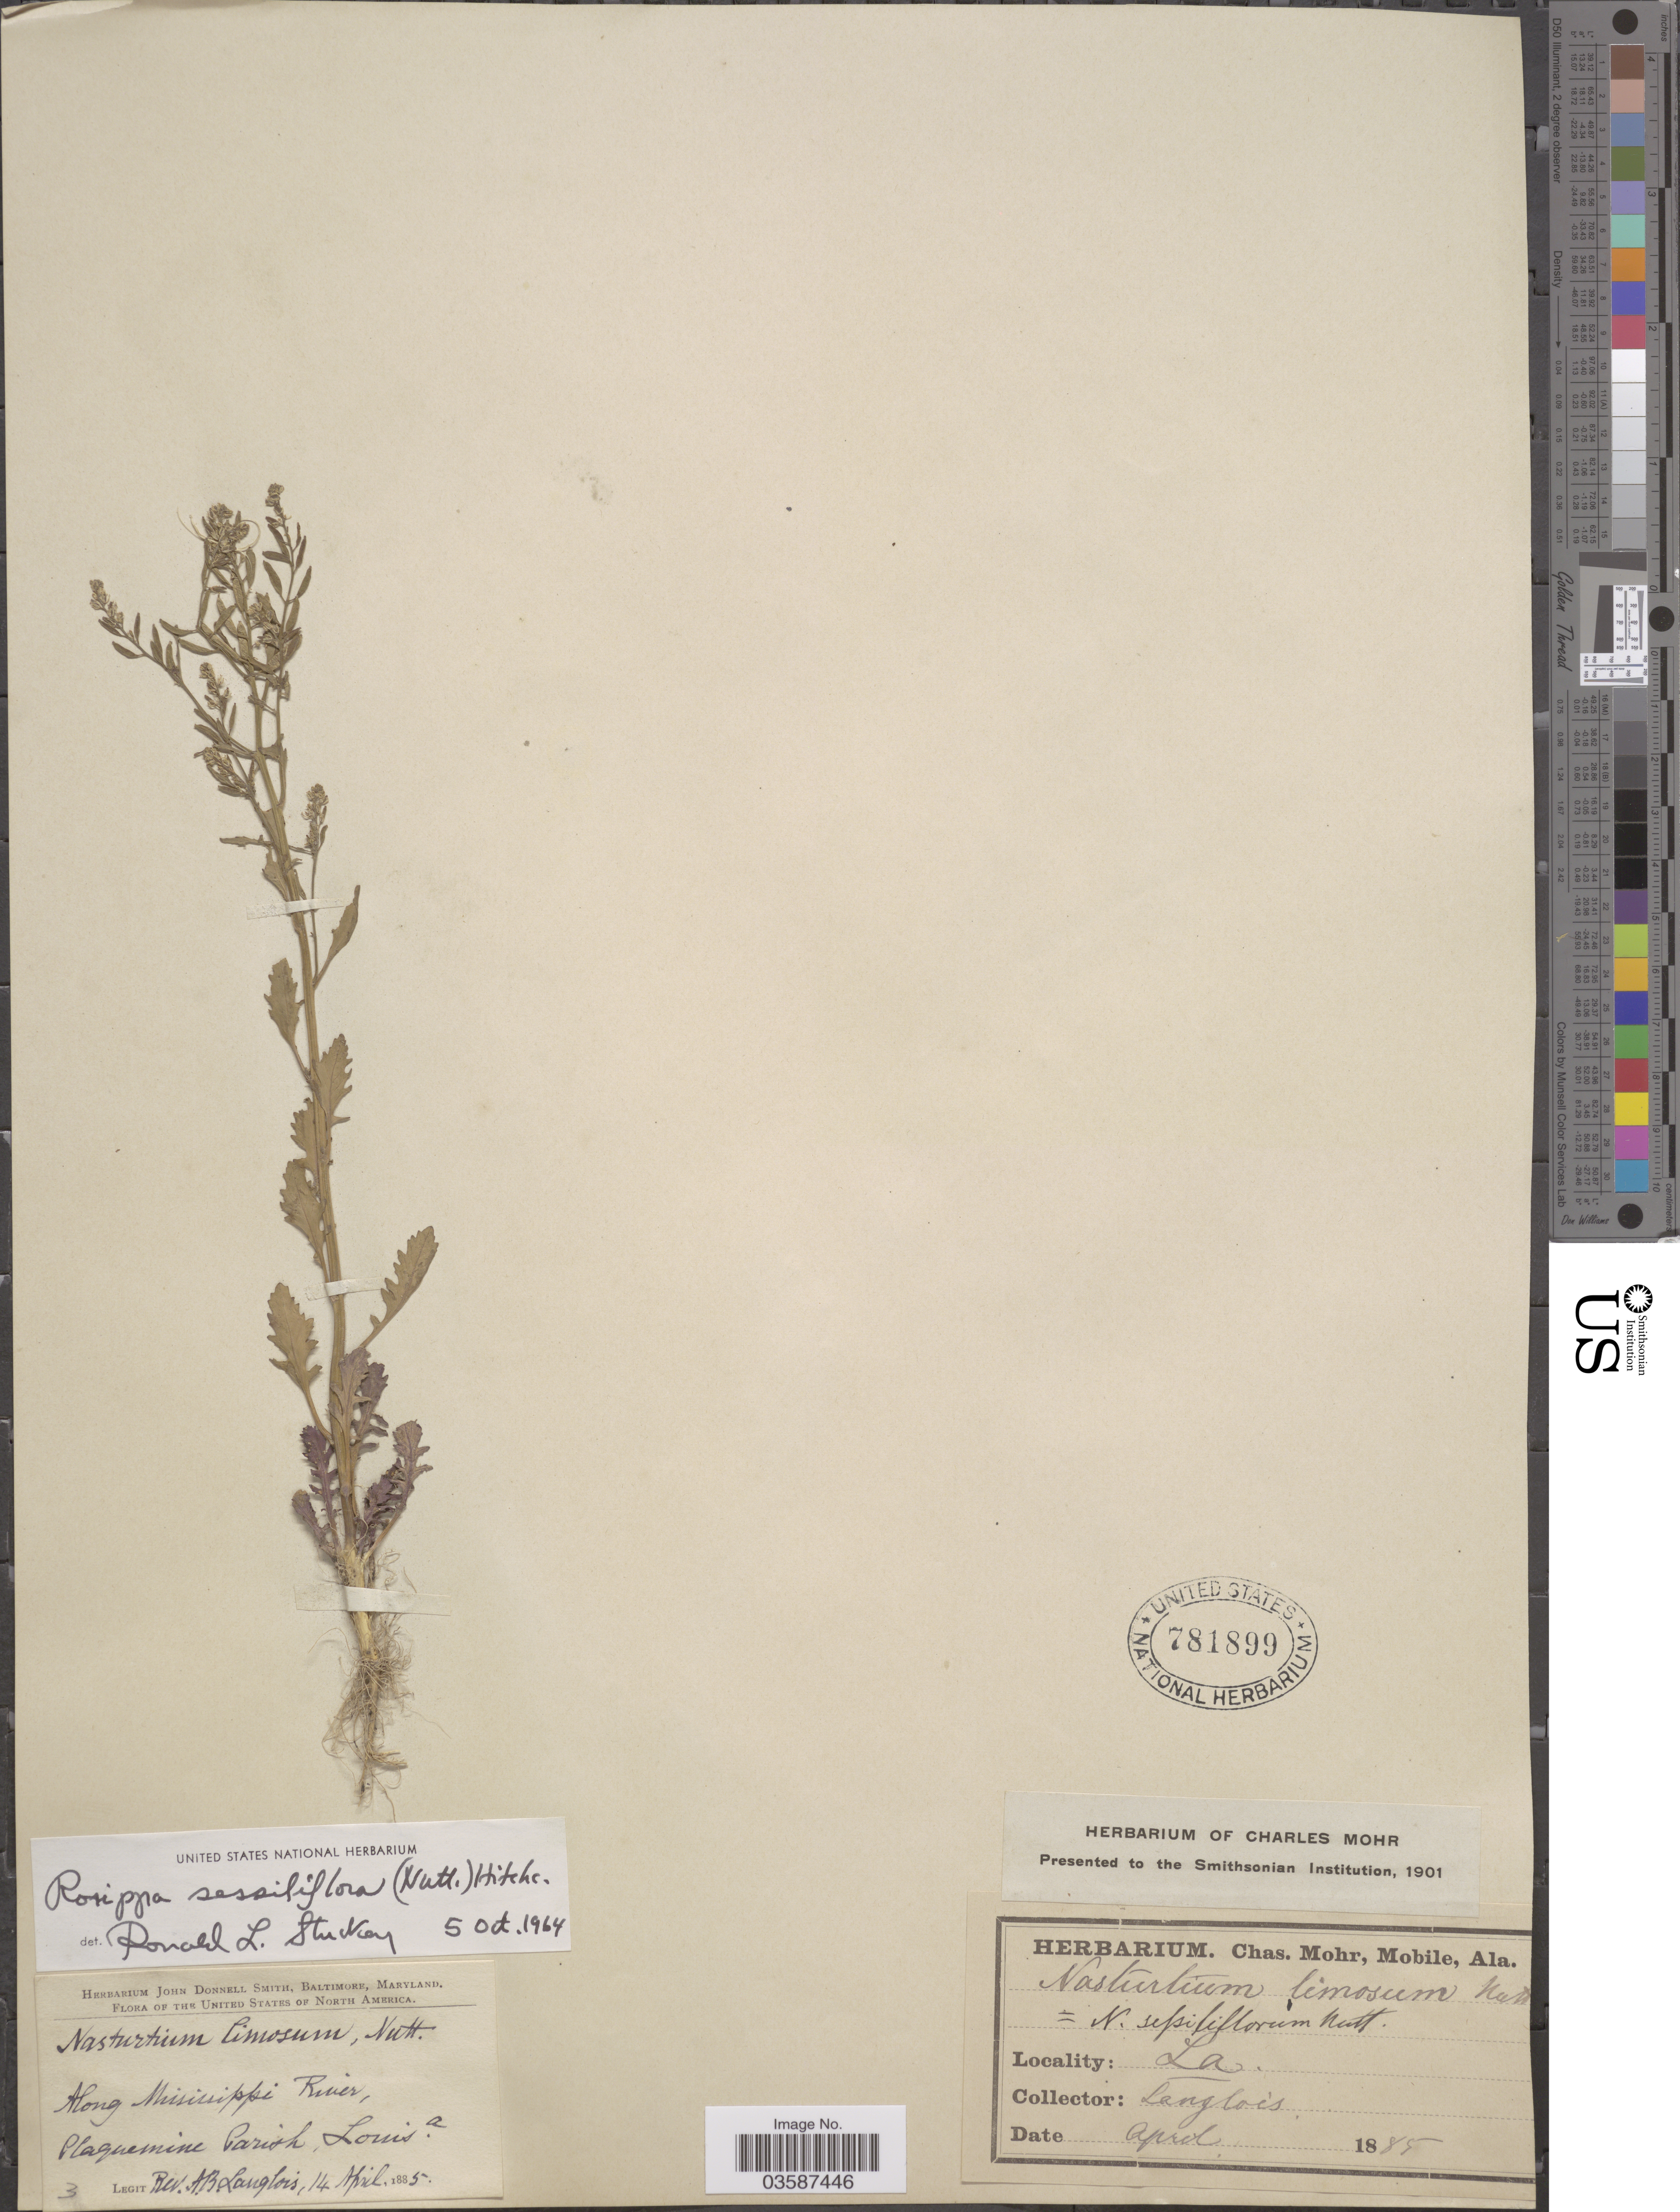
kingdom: Plantae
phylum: Tracheophyta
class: Magnoliopsida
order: Brassicales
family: Brassicaceae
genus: Rorippa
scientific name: Rorippa sessiliflora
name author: (Nutt.) Hitchc.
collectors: A. B. Langlois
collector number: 3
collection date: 1885-04-14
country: United States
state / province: Louisiana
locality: Along Mississippi River, Plaquemine Parish.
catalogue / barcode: US 781899